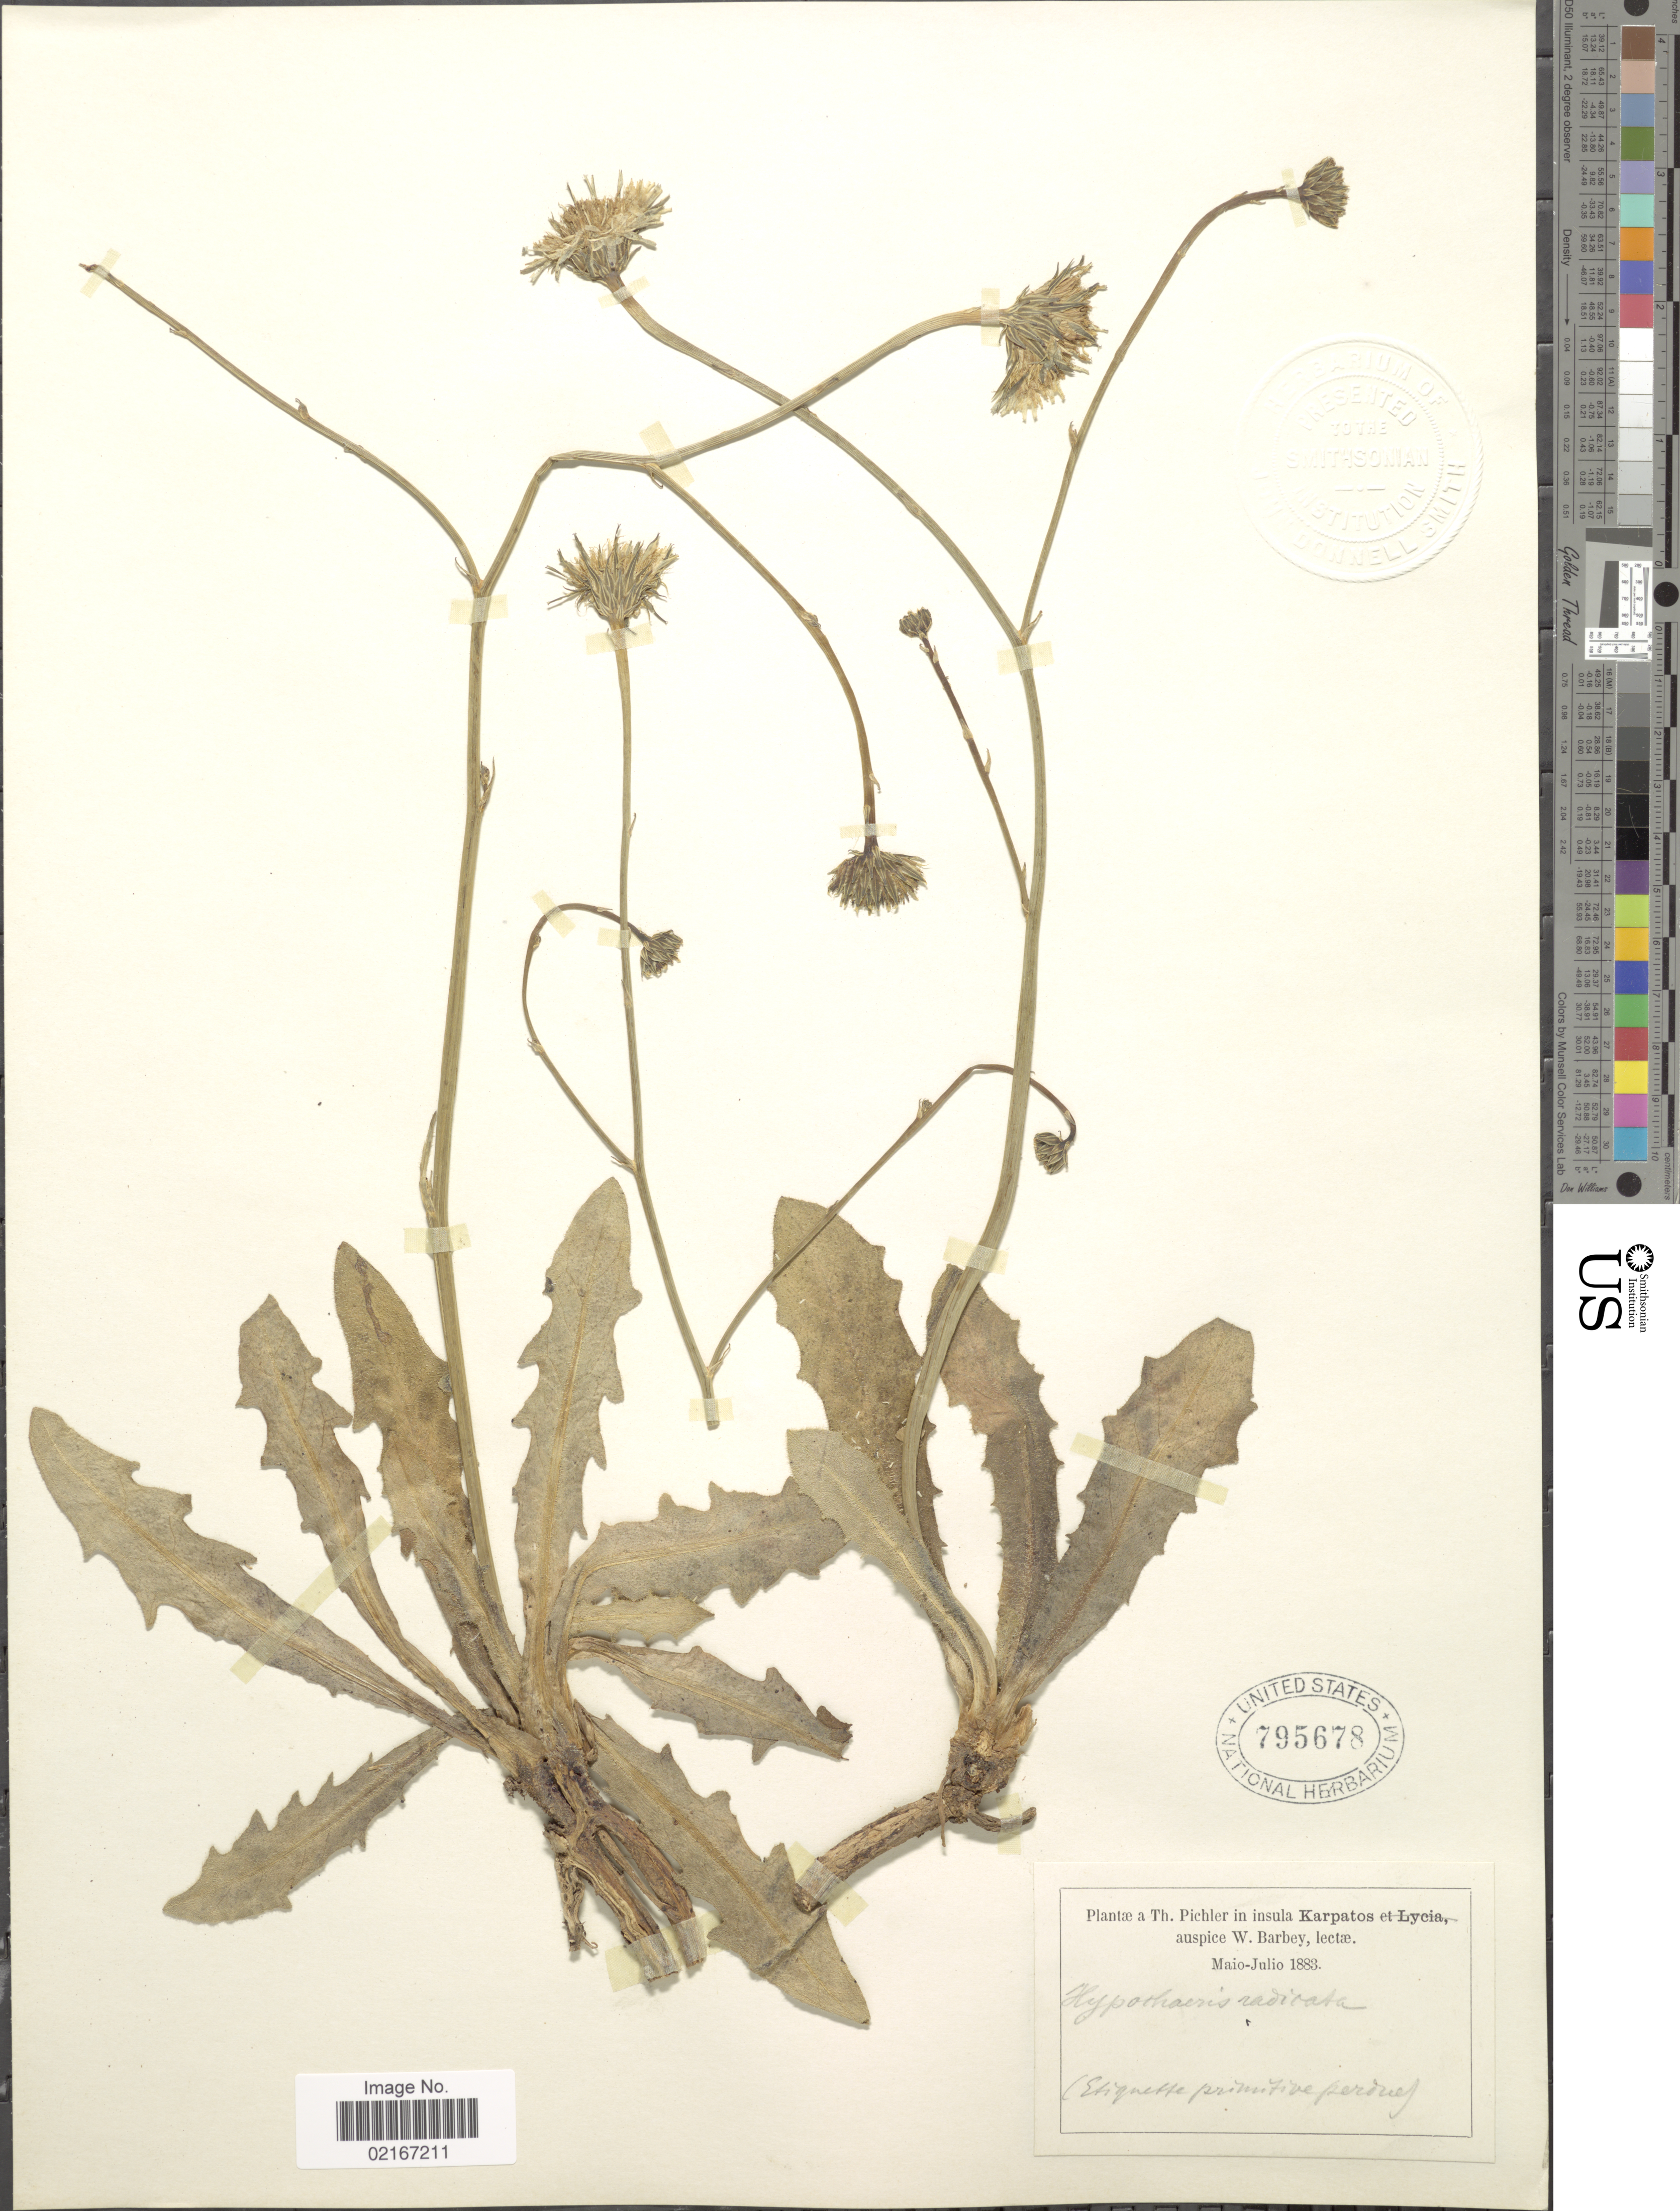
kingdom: Plantae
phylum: Tracheophyta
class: Magnoliopsida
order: Asterales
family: Asteraceae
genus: Hypochaeris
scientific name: Hypochaeris radicata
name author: L.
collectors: T. Pichler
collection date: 1883-05/1883-07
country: Greece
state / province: South Aegean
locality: Insula Karpatos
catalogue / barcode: US 795678